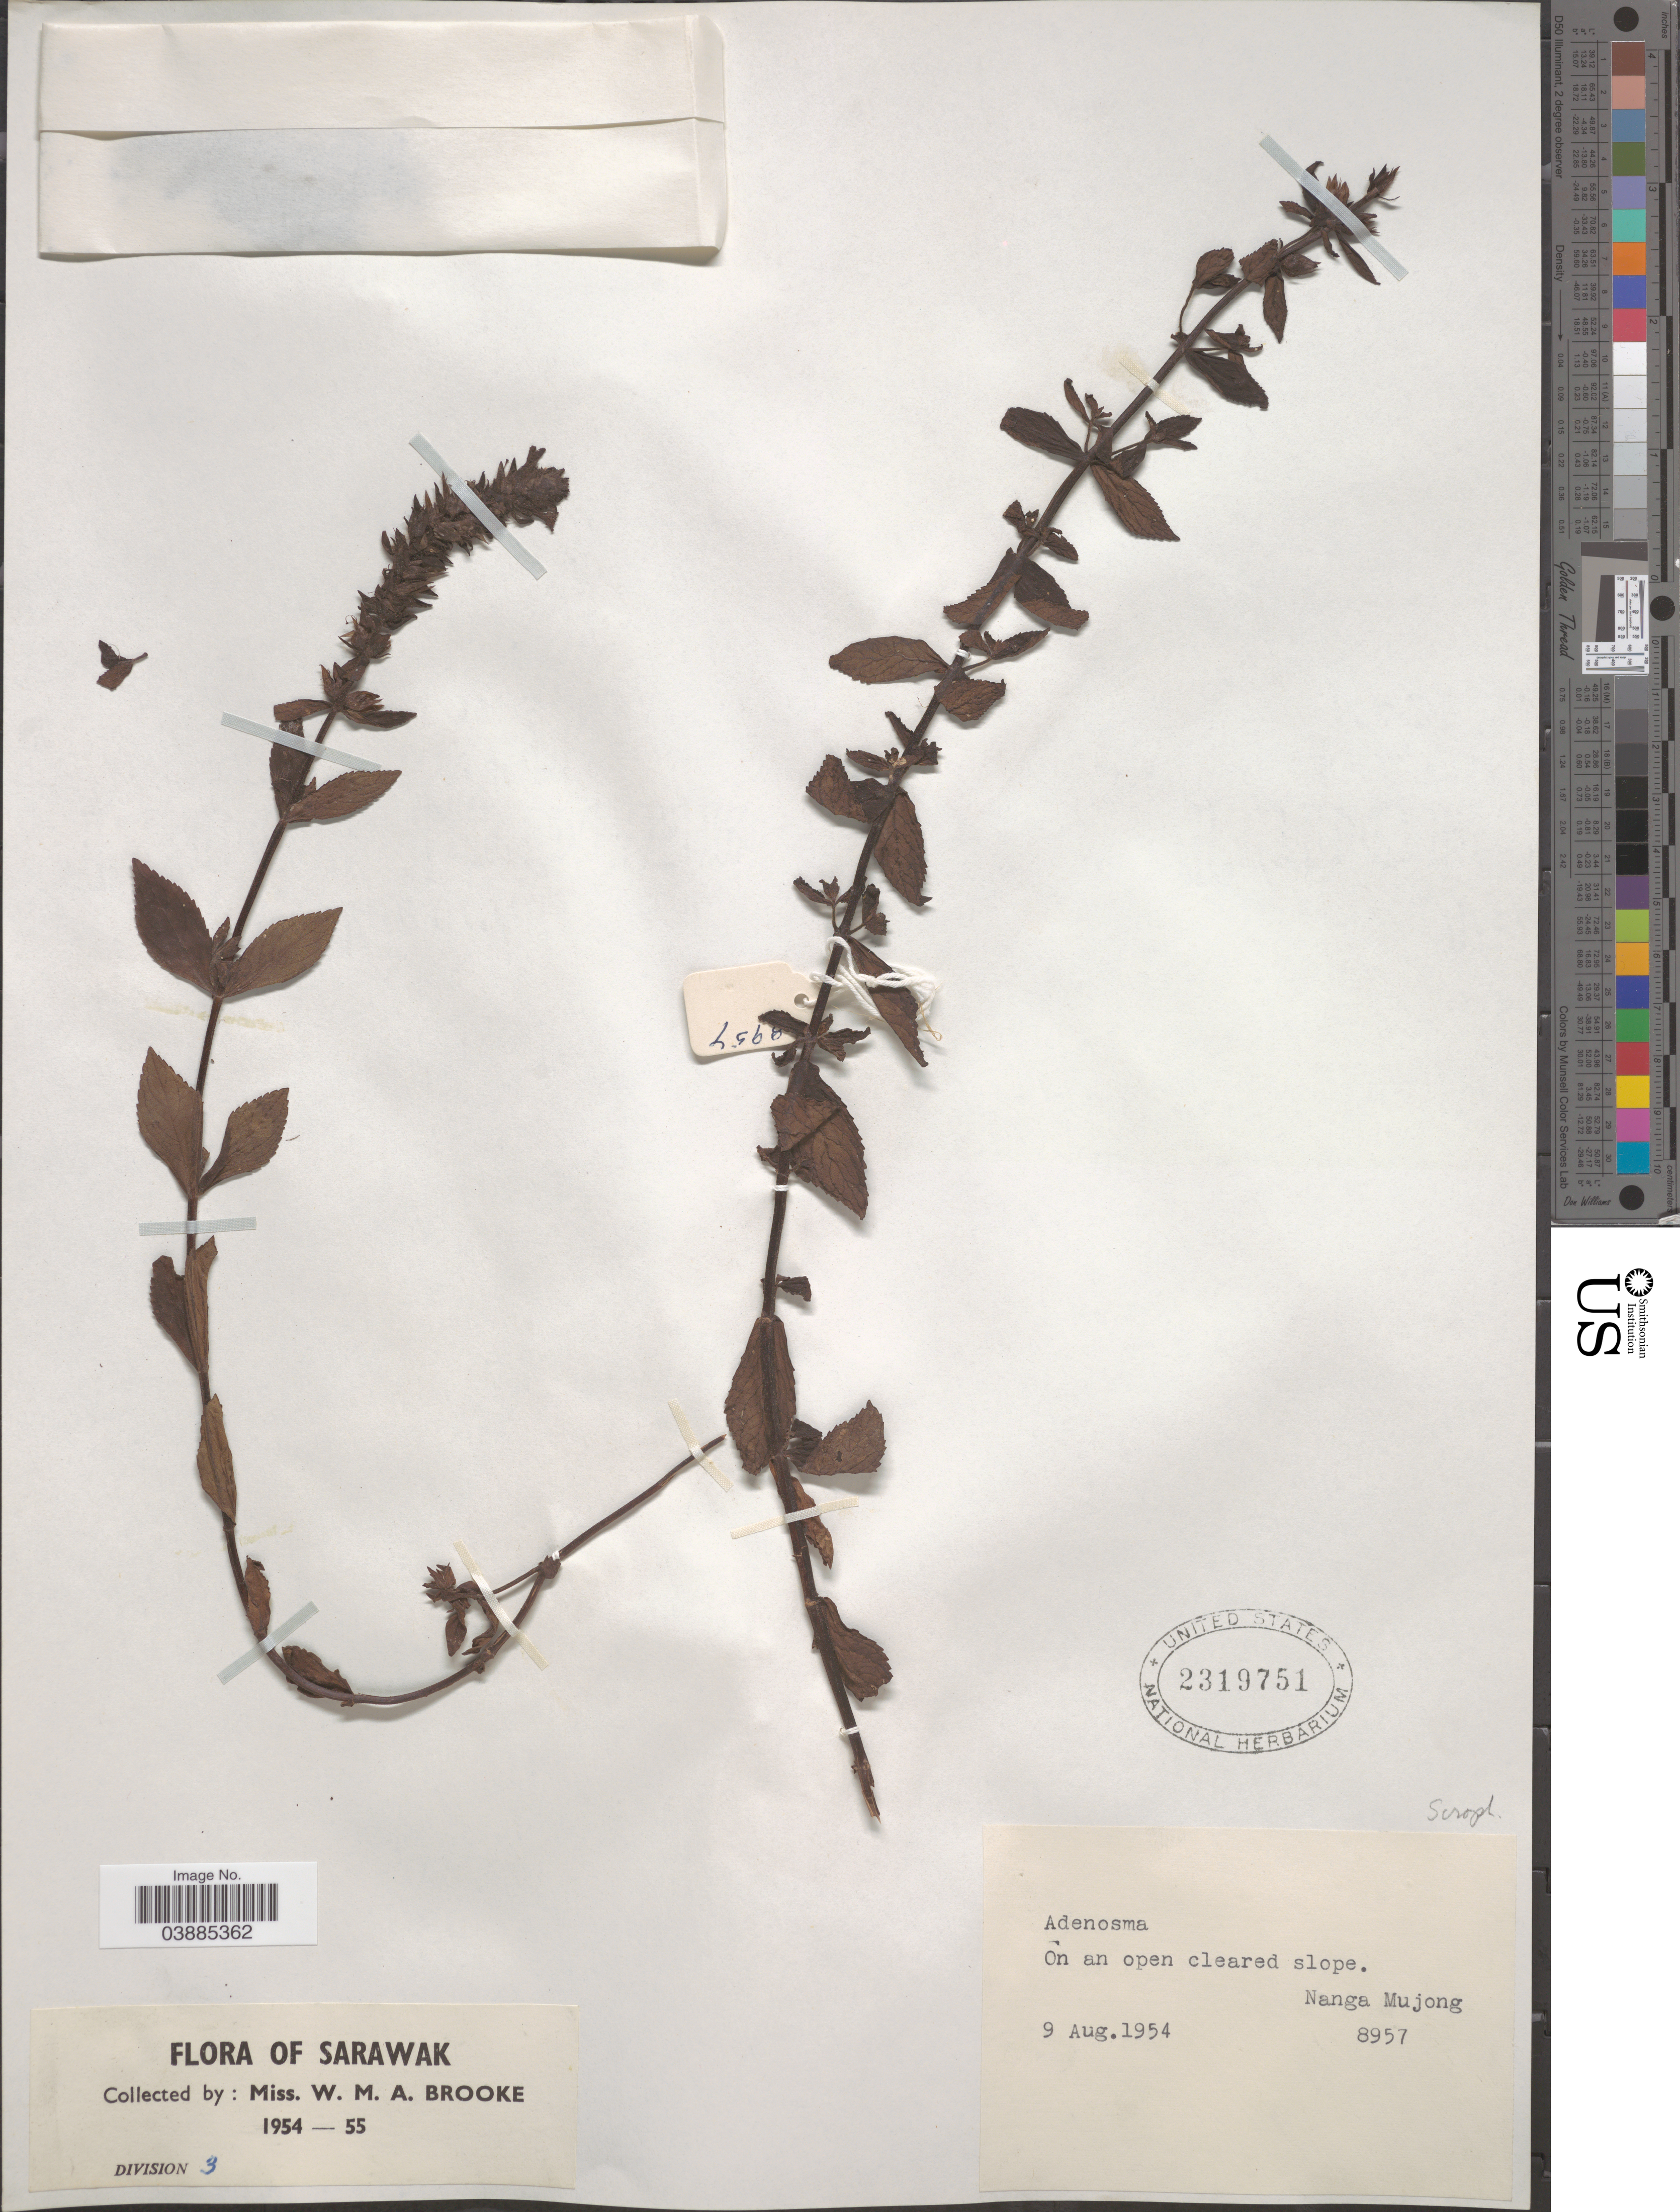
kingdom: Plantae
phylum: Tracheophyta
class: Magnoliopsida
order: Lamiales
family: Plantaginaceae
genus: Adenosma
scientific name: Adenosma sp.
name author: R. Br.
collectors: W. Brooke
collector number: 8957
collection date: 1954-08-09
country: Malaysia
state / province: Sarawak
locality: Division 3. Nanga Mujong.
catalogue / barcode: US 2319751